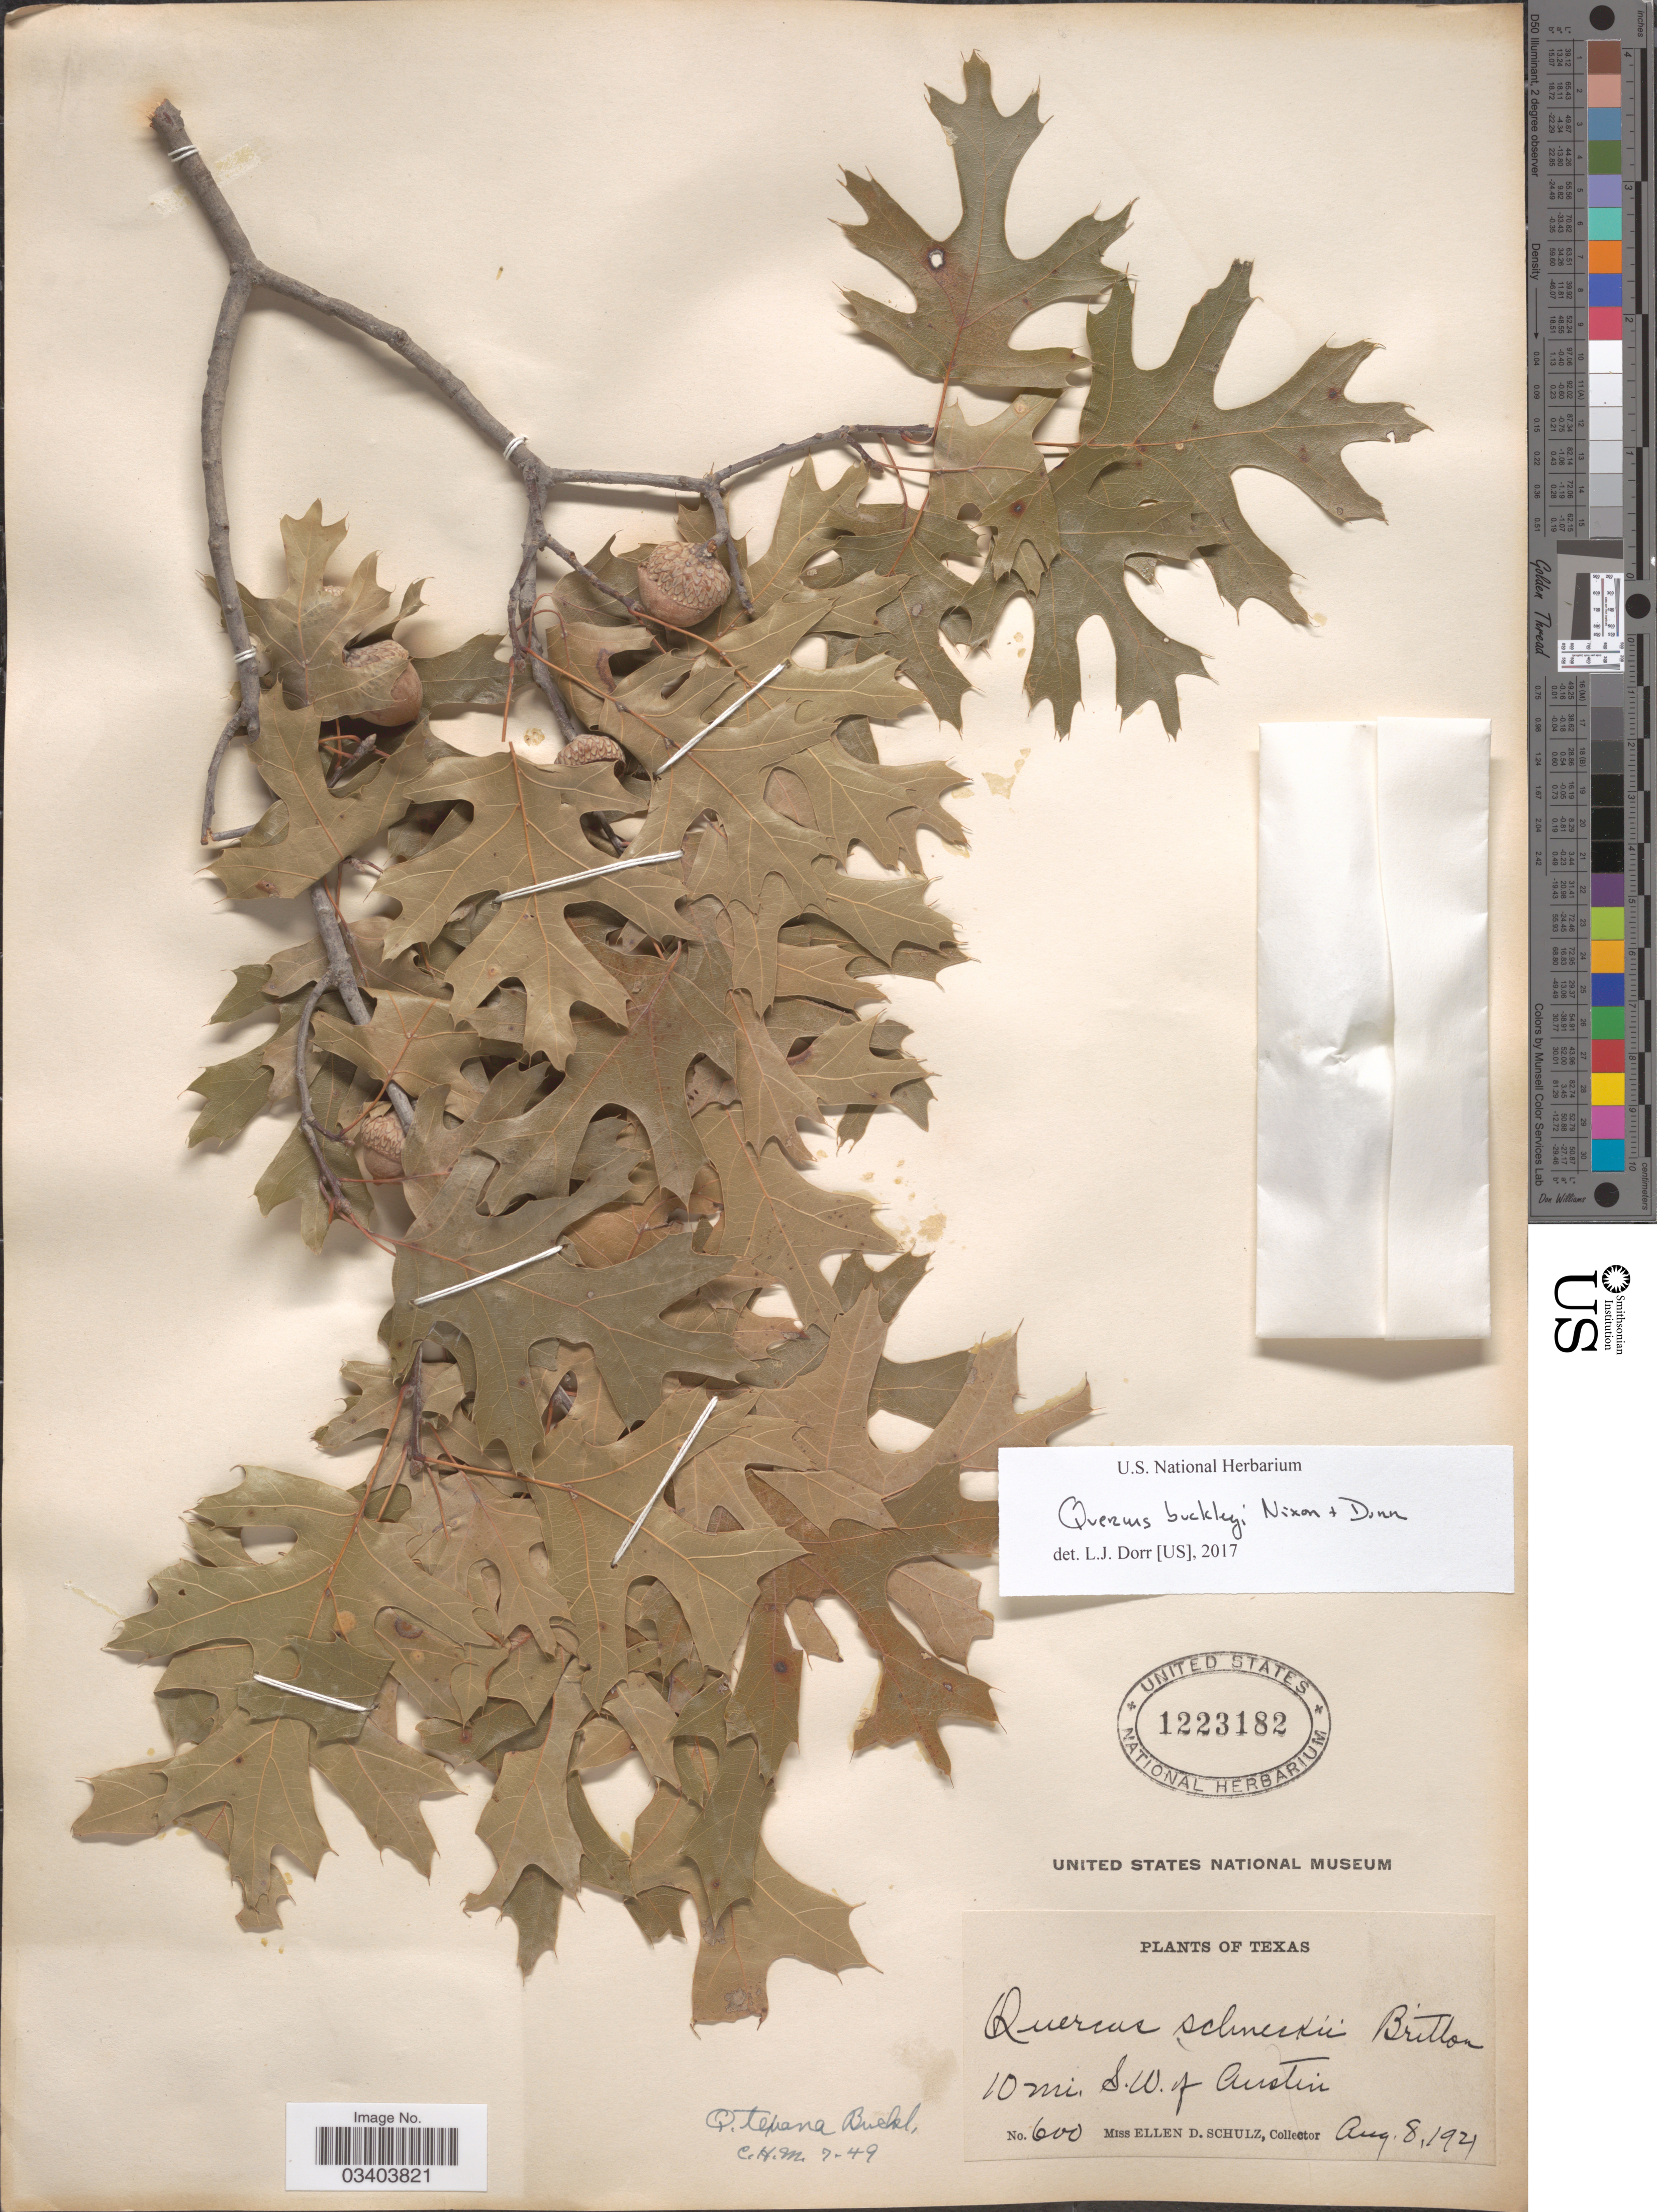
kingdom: Plantae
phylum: Tracheophyta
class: Magnoliopsida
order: Fagales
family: Fagaceae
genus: Quercus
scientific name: Quercus buckleyi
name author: Nixon & Dorr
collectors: E. D. Schulz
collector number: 600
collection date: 1921-08-08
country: United States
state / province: Texas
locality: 10 mi. S. W. of Austin.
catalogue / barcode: US 1223182